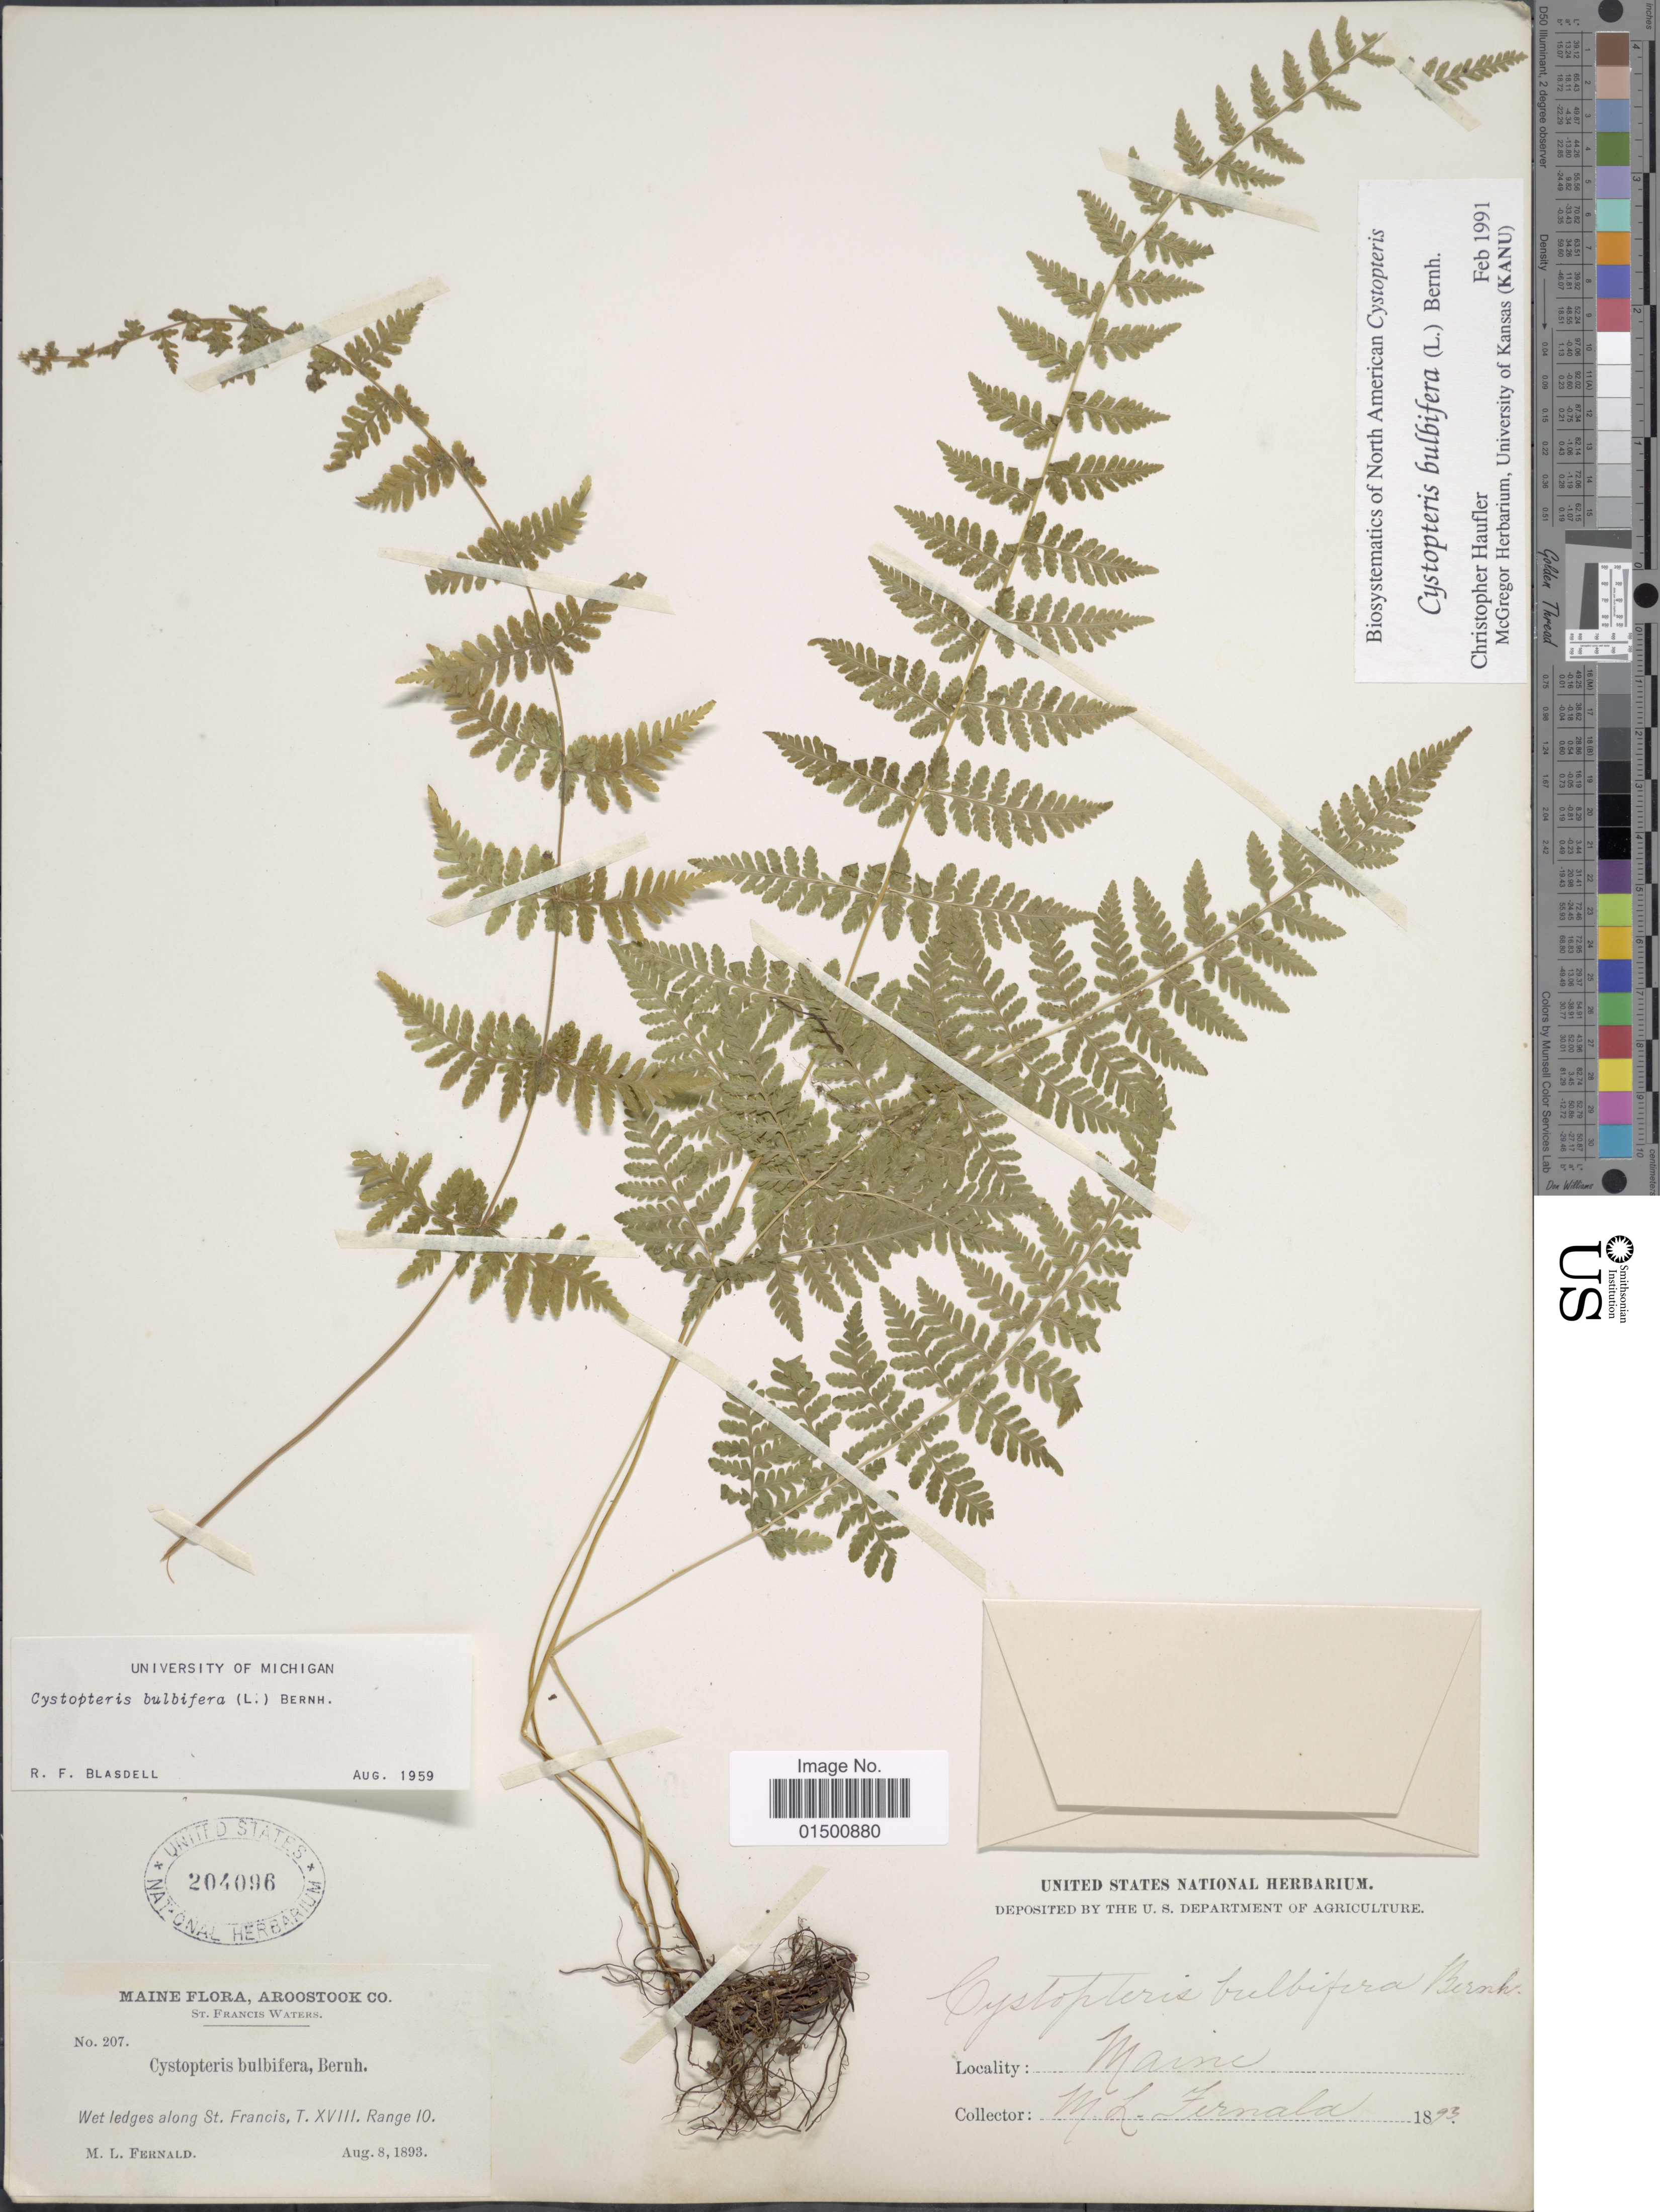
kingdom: Plantae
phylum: Tracheophyta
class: Polypodiopsida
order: Polypodiales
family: Cystopteridaceae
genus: Cystopteris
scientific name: Cystopteris bulbifera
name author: (L.) Bernh.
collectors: M. L. Fernald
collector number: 207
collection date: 1893-08-08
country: United States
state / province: Maine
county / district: Aroostook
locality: St. Francis Waters, wet ledges along St. Franis, T. XVIII. Range 10.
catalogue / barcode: US 204096